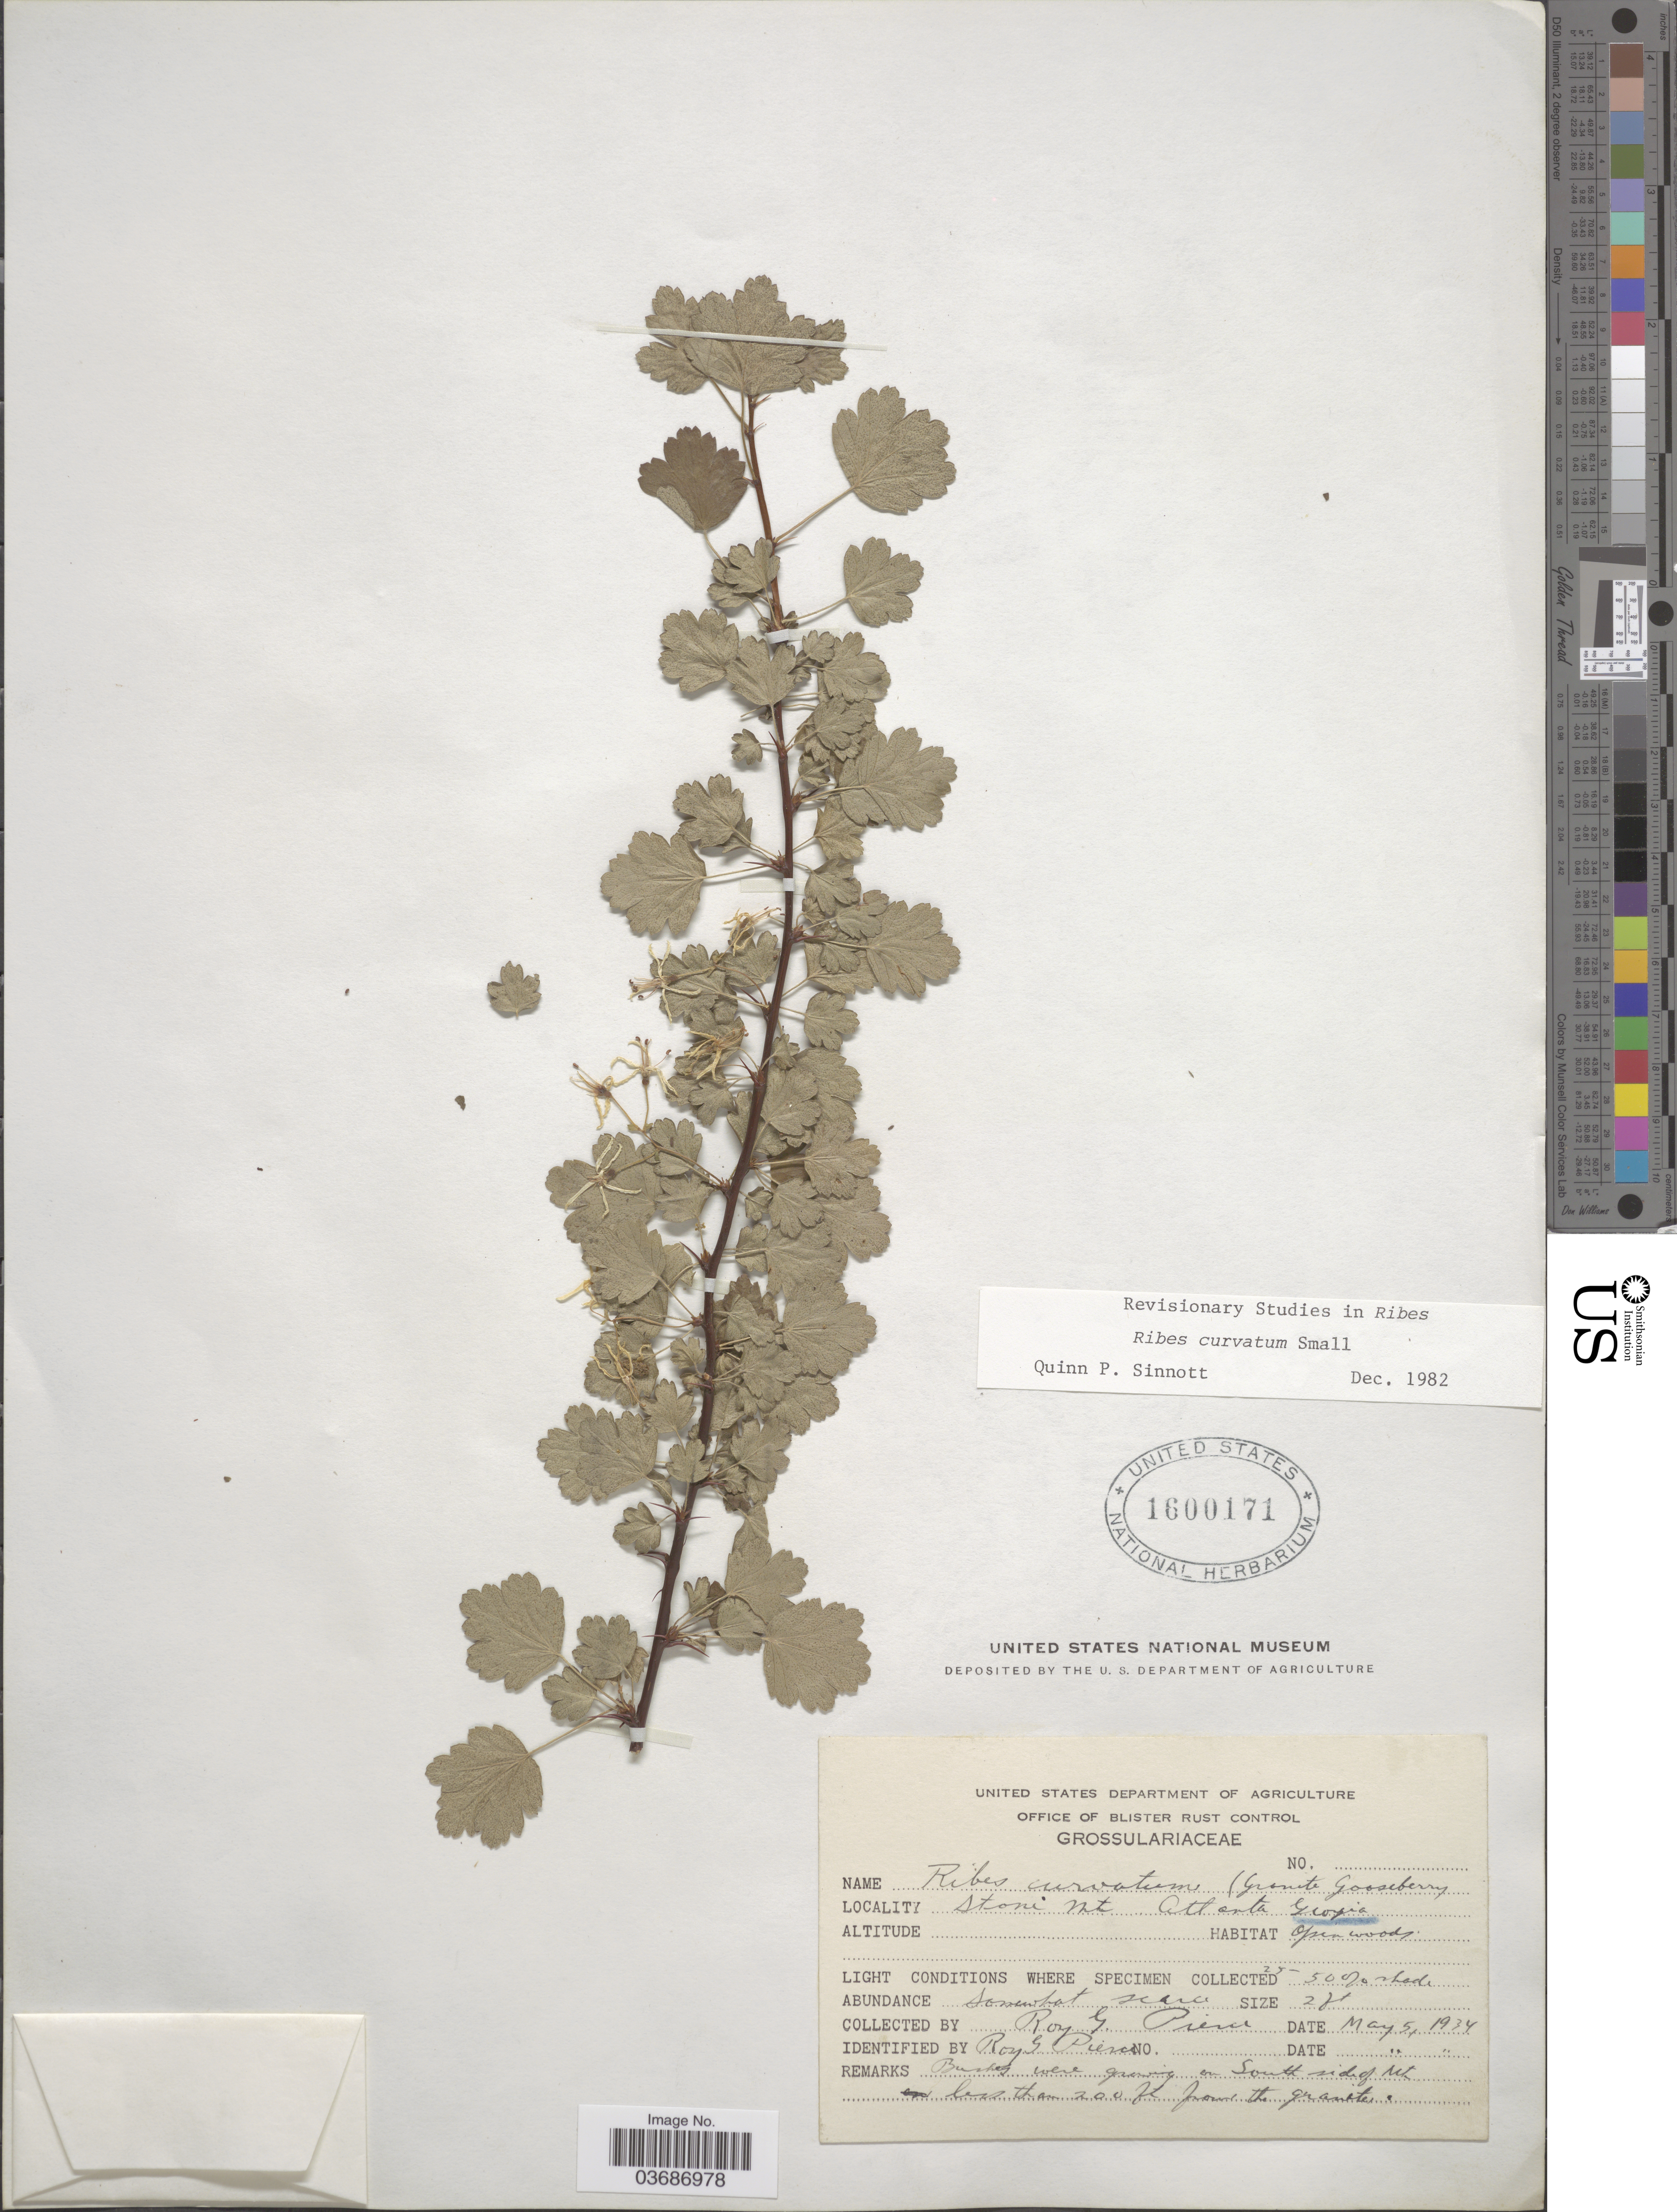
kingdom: Plantae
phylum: Tracheophyta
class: Magnoliopsida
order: Saxifragales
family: Grossulariaceae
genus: Ribes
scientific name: Ribes curvatum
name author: Small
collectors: R. Pierce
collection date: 1934-05-05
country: United States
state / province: Georgia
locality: Stone Mt. Atlanta. On South side of Mt.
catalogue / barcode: US 1600171